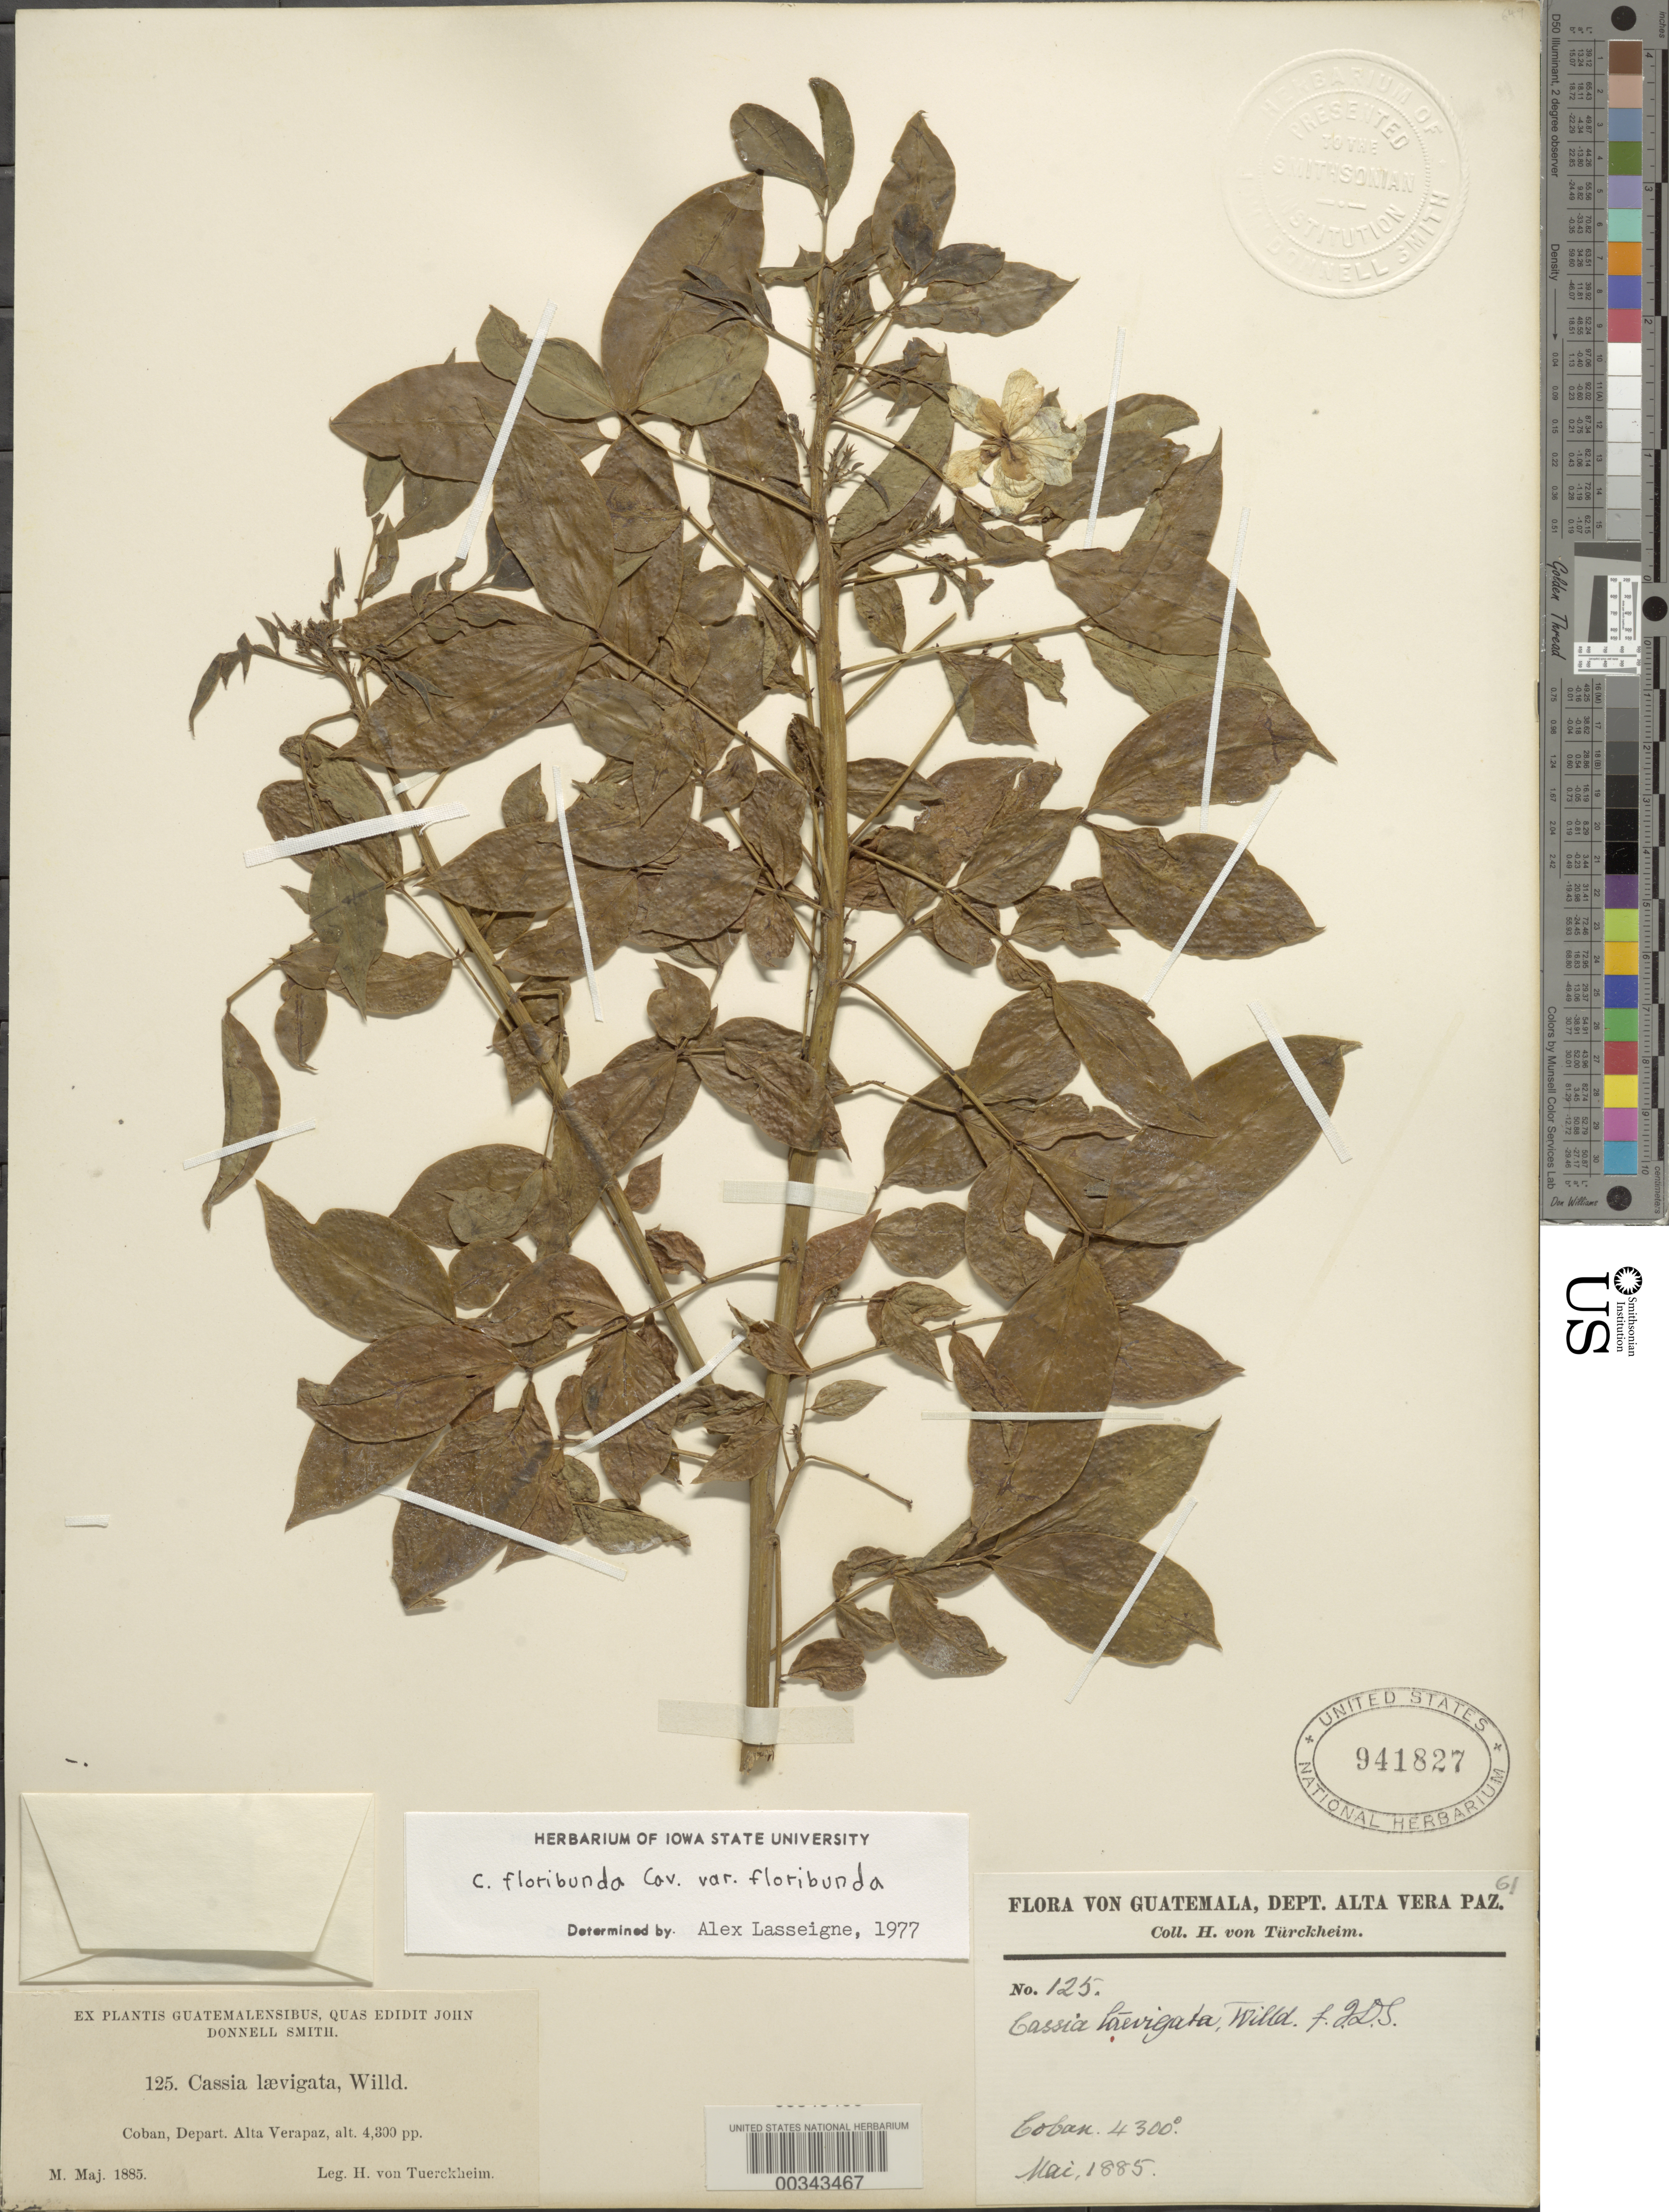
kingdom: Plantae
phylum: Tracheophyta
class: Magnoliopsida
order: Fabales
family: Fabaceae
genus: Senna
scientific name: Senna septemtrionalis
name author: (Viv.) H.S. Irwin & Barneby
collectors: H. von Türckheim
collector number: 125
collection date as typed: May 1885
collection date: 1885-05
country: Guatemala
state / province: Alta Verapaz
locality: Cobán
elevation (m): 1311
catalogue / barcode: US 941827